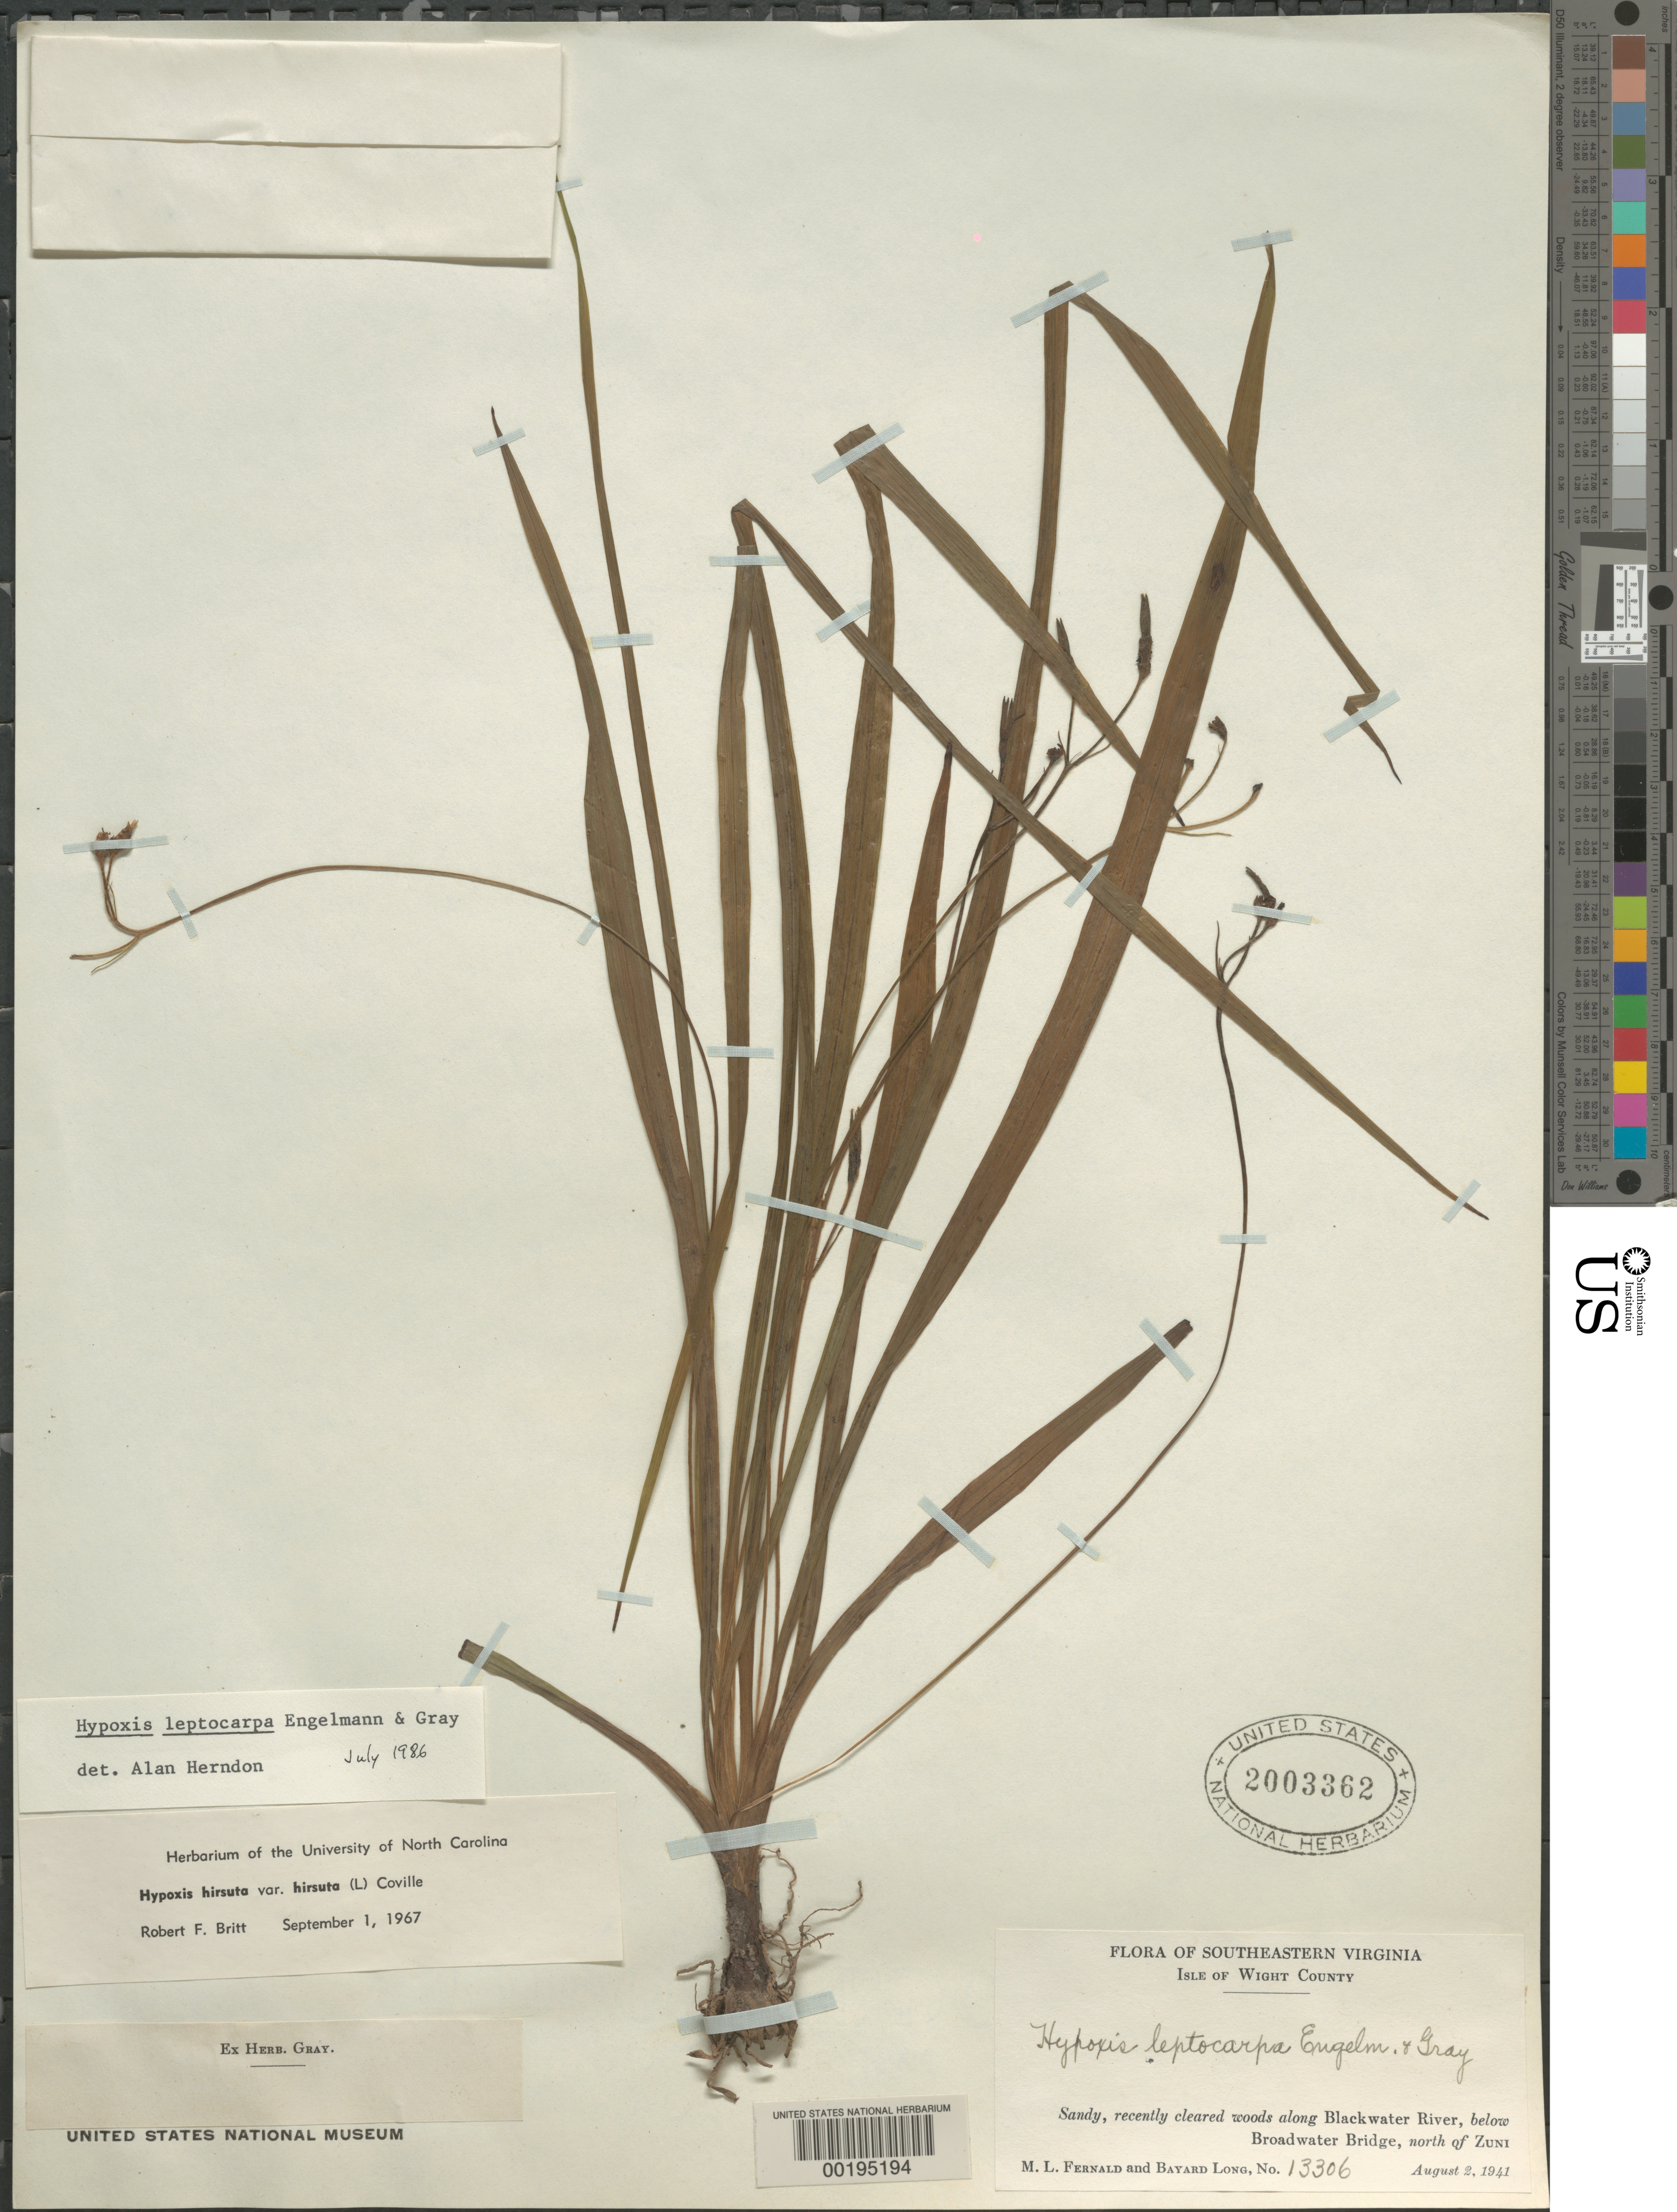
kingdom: Plantae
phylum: Tracheophyta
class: Liliopsida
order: Asparagales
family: Hypoxidaceae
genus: Hypoxis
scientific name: Hypoxis leptocarpa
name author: (Engelm. & A. Gray) Small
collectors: M. L. Fernald & B. H. Long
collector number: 13306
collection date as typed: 02 Aug 1941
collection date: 1941-08-02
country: United States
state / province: Virginia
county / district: Isle of Wight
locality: Along blackwater river, below broadwater bridge, n of zuni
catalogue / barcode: US 2003362